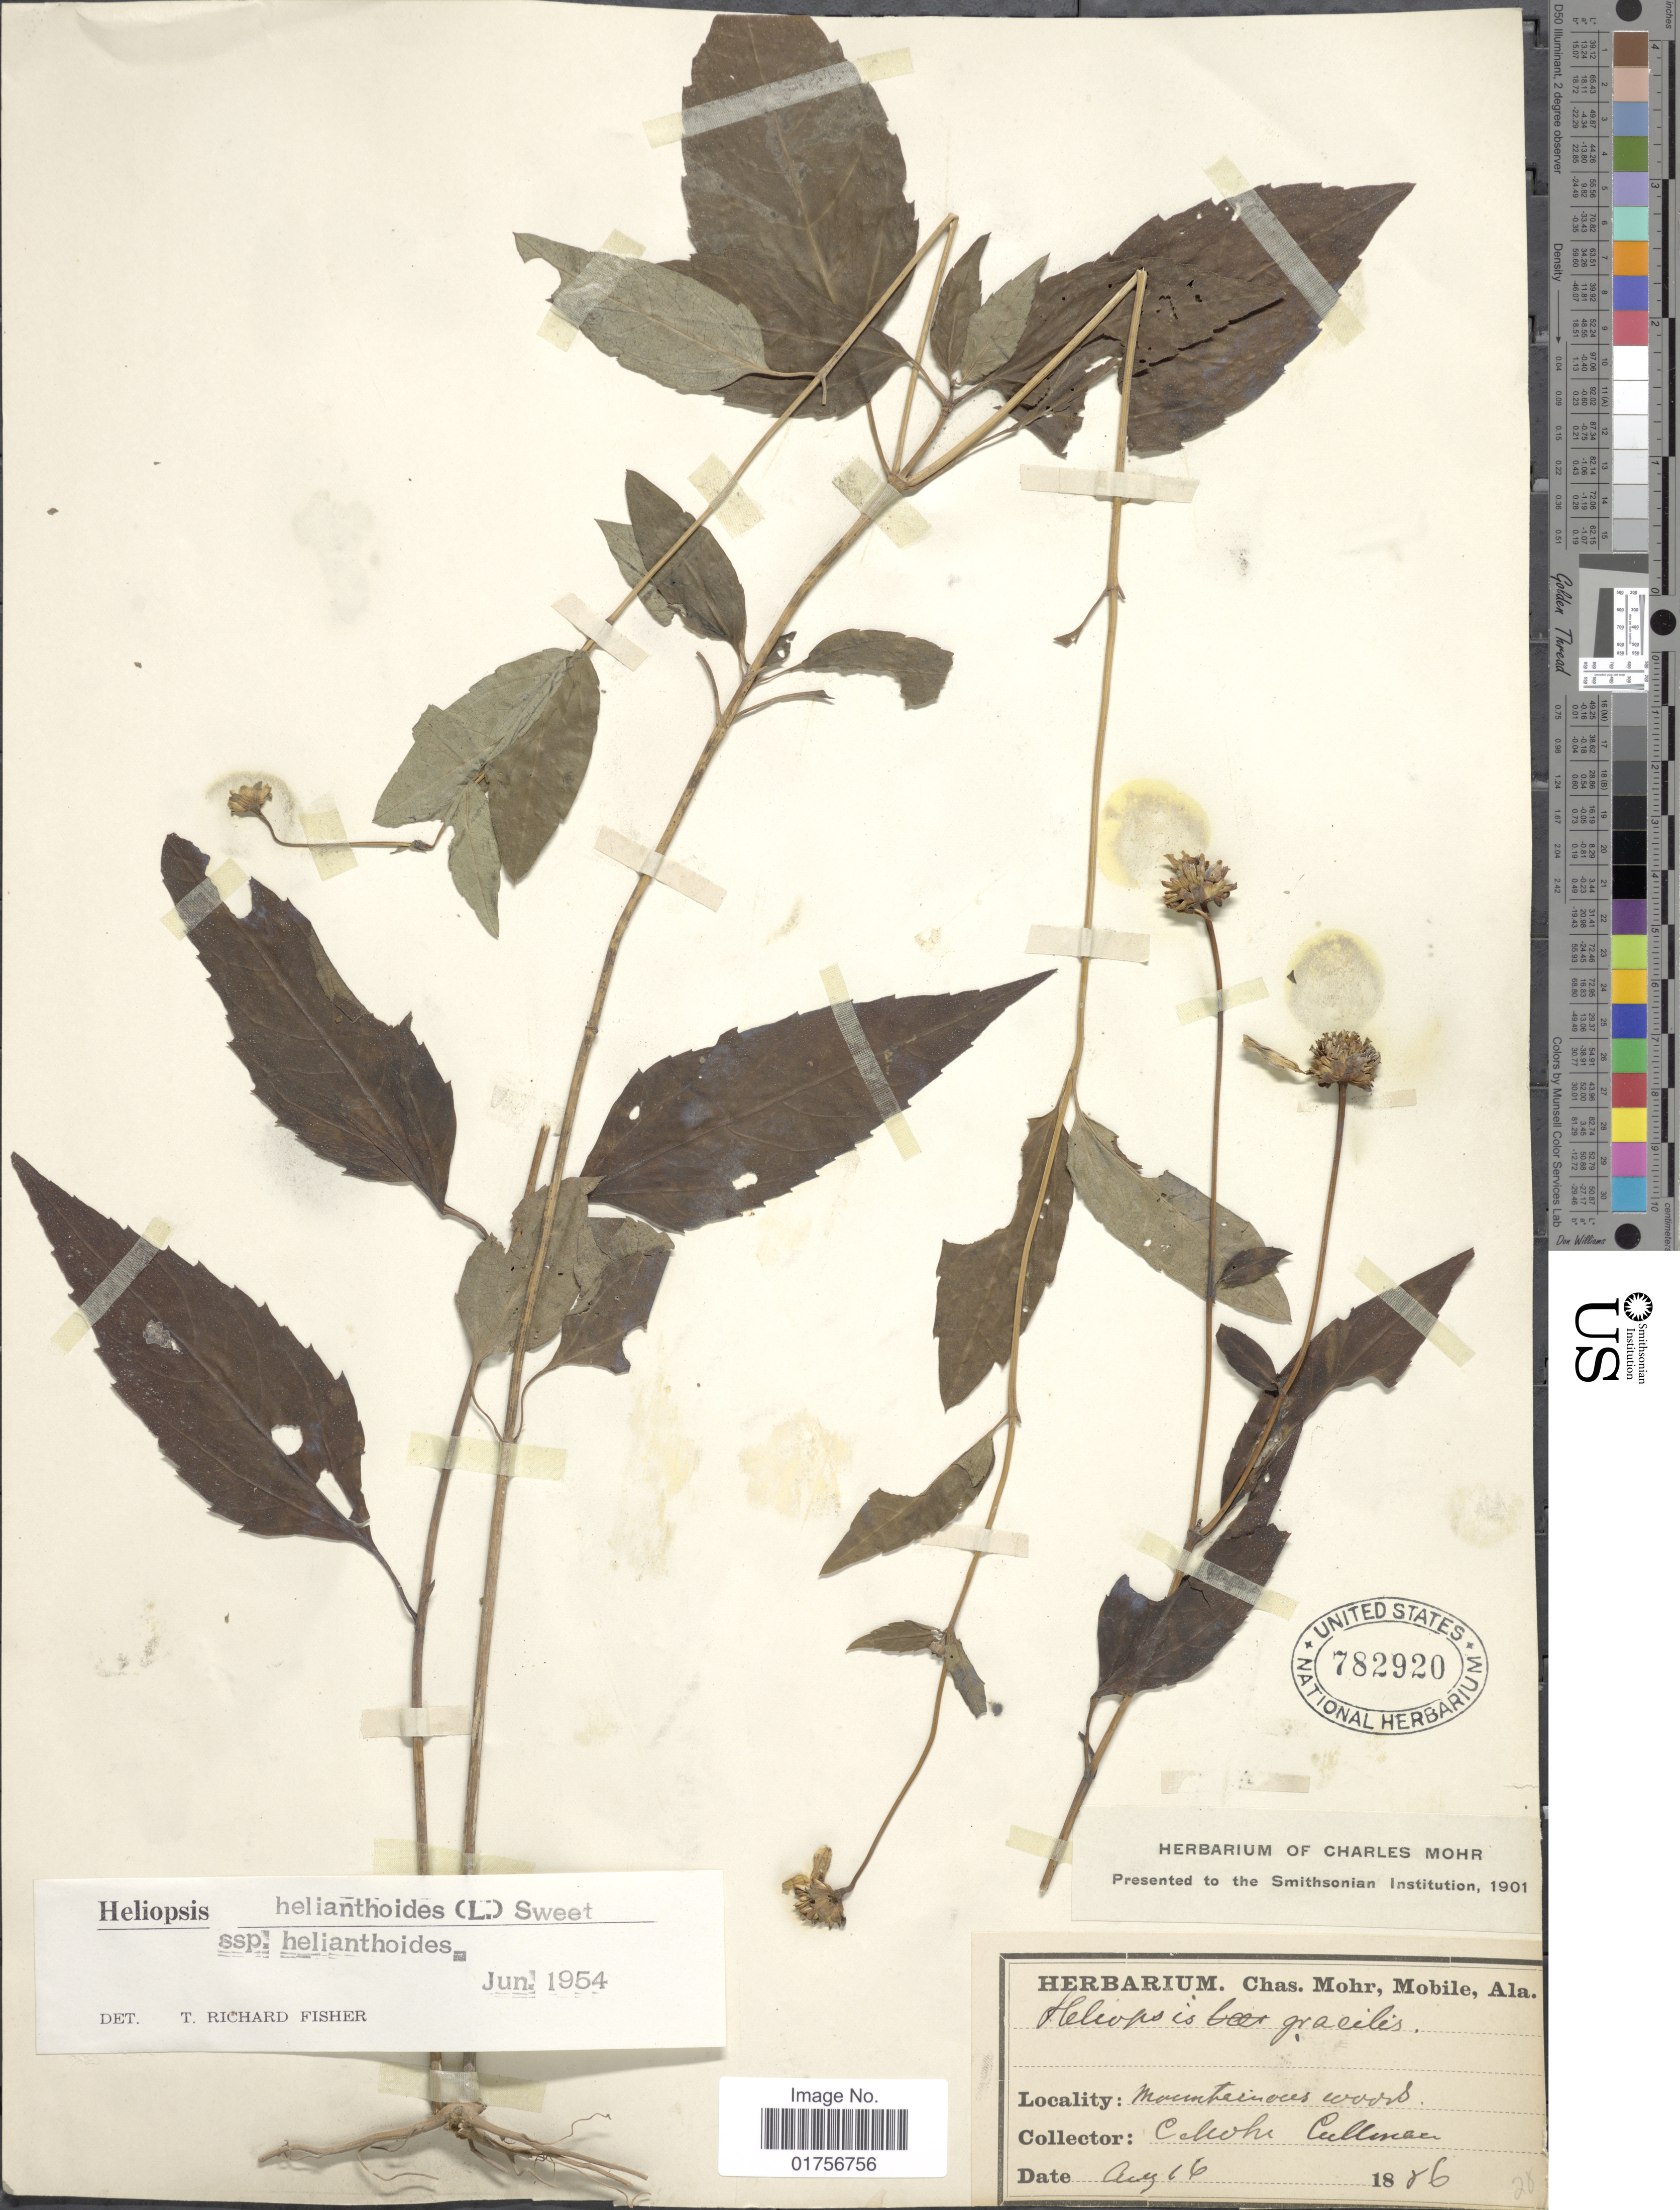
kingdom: Plantae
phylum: Tracheophyta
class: Magnoliopsida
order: Asterales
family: Asteraceae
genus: Heliopsis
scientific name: Heliopsis helianthoides subsp. helianthoides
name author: (L.) Sweet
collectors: C. T. Mohr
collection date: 1886-08-16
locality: Cullman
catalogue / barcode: US 782920